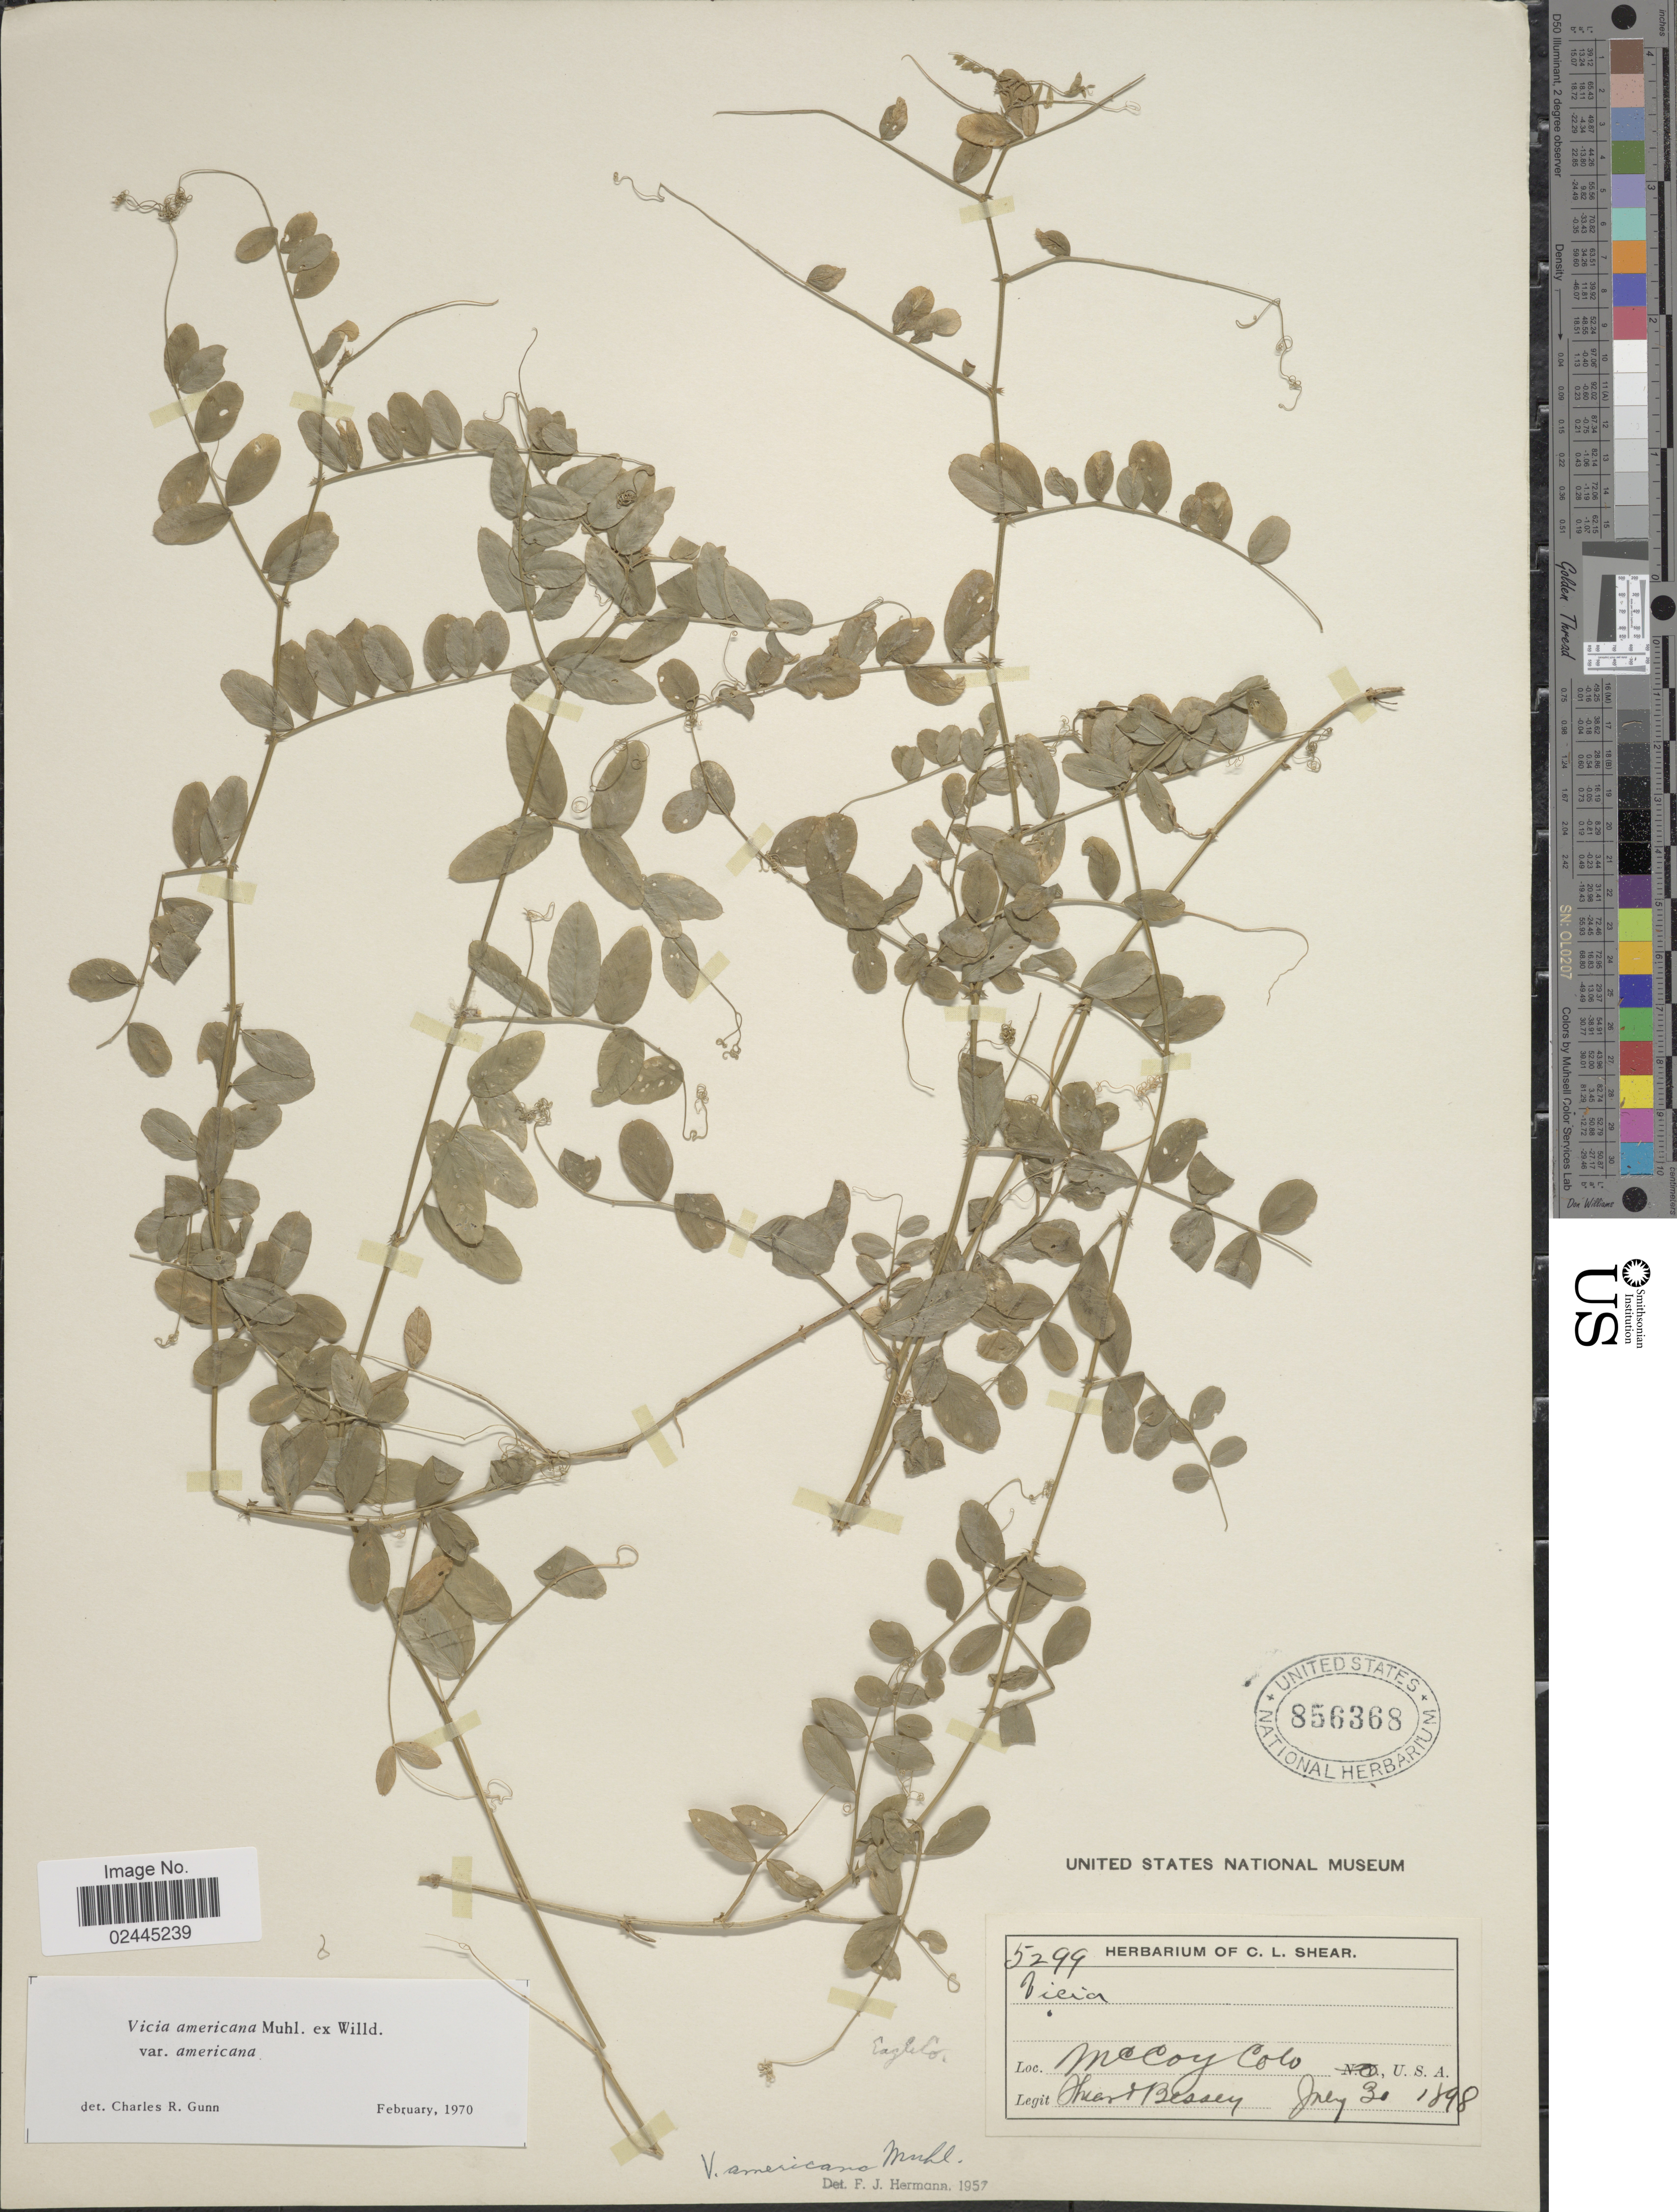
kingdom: Plantae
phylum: Tracheophyta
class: Magnoliopsida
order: Fabales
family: Fabaceae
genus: Vicia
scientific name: Vicia americana var. americana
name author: Muhl. ex Willd.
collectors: -- Shear & -. Bessey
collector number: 5299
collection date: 1898-07-31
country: United States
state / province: Colorado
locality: McCoy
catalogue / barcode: US 856368